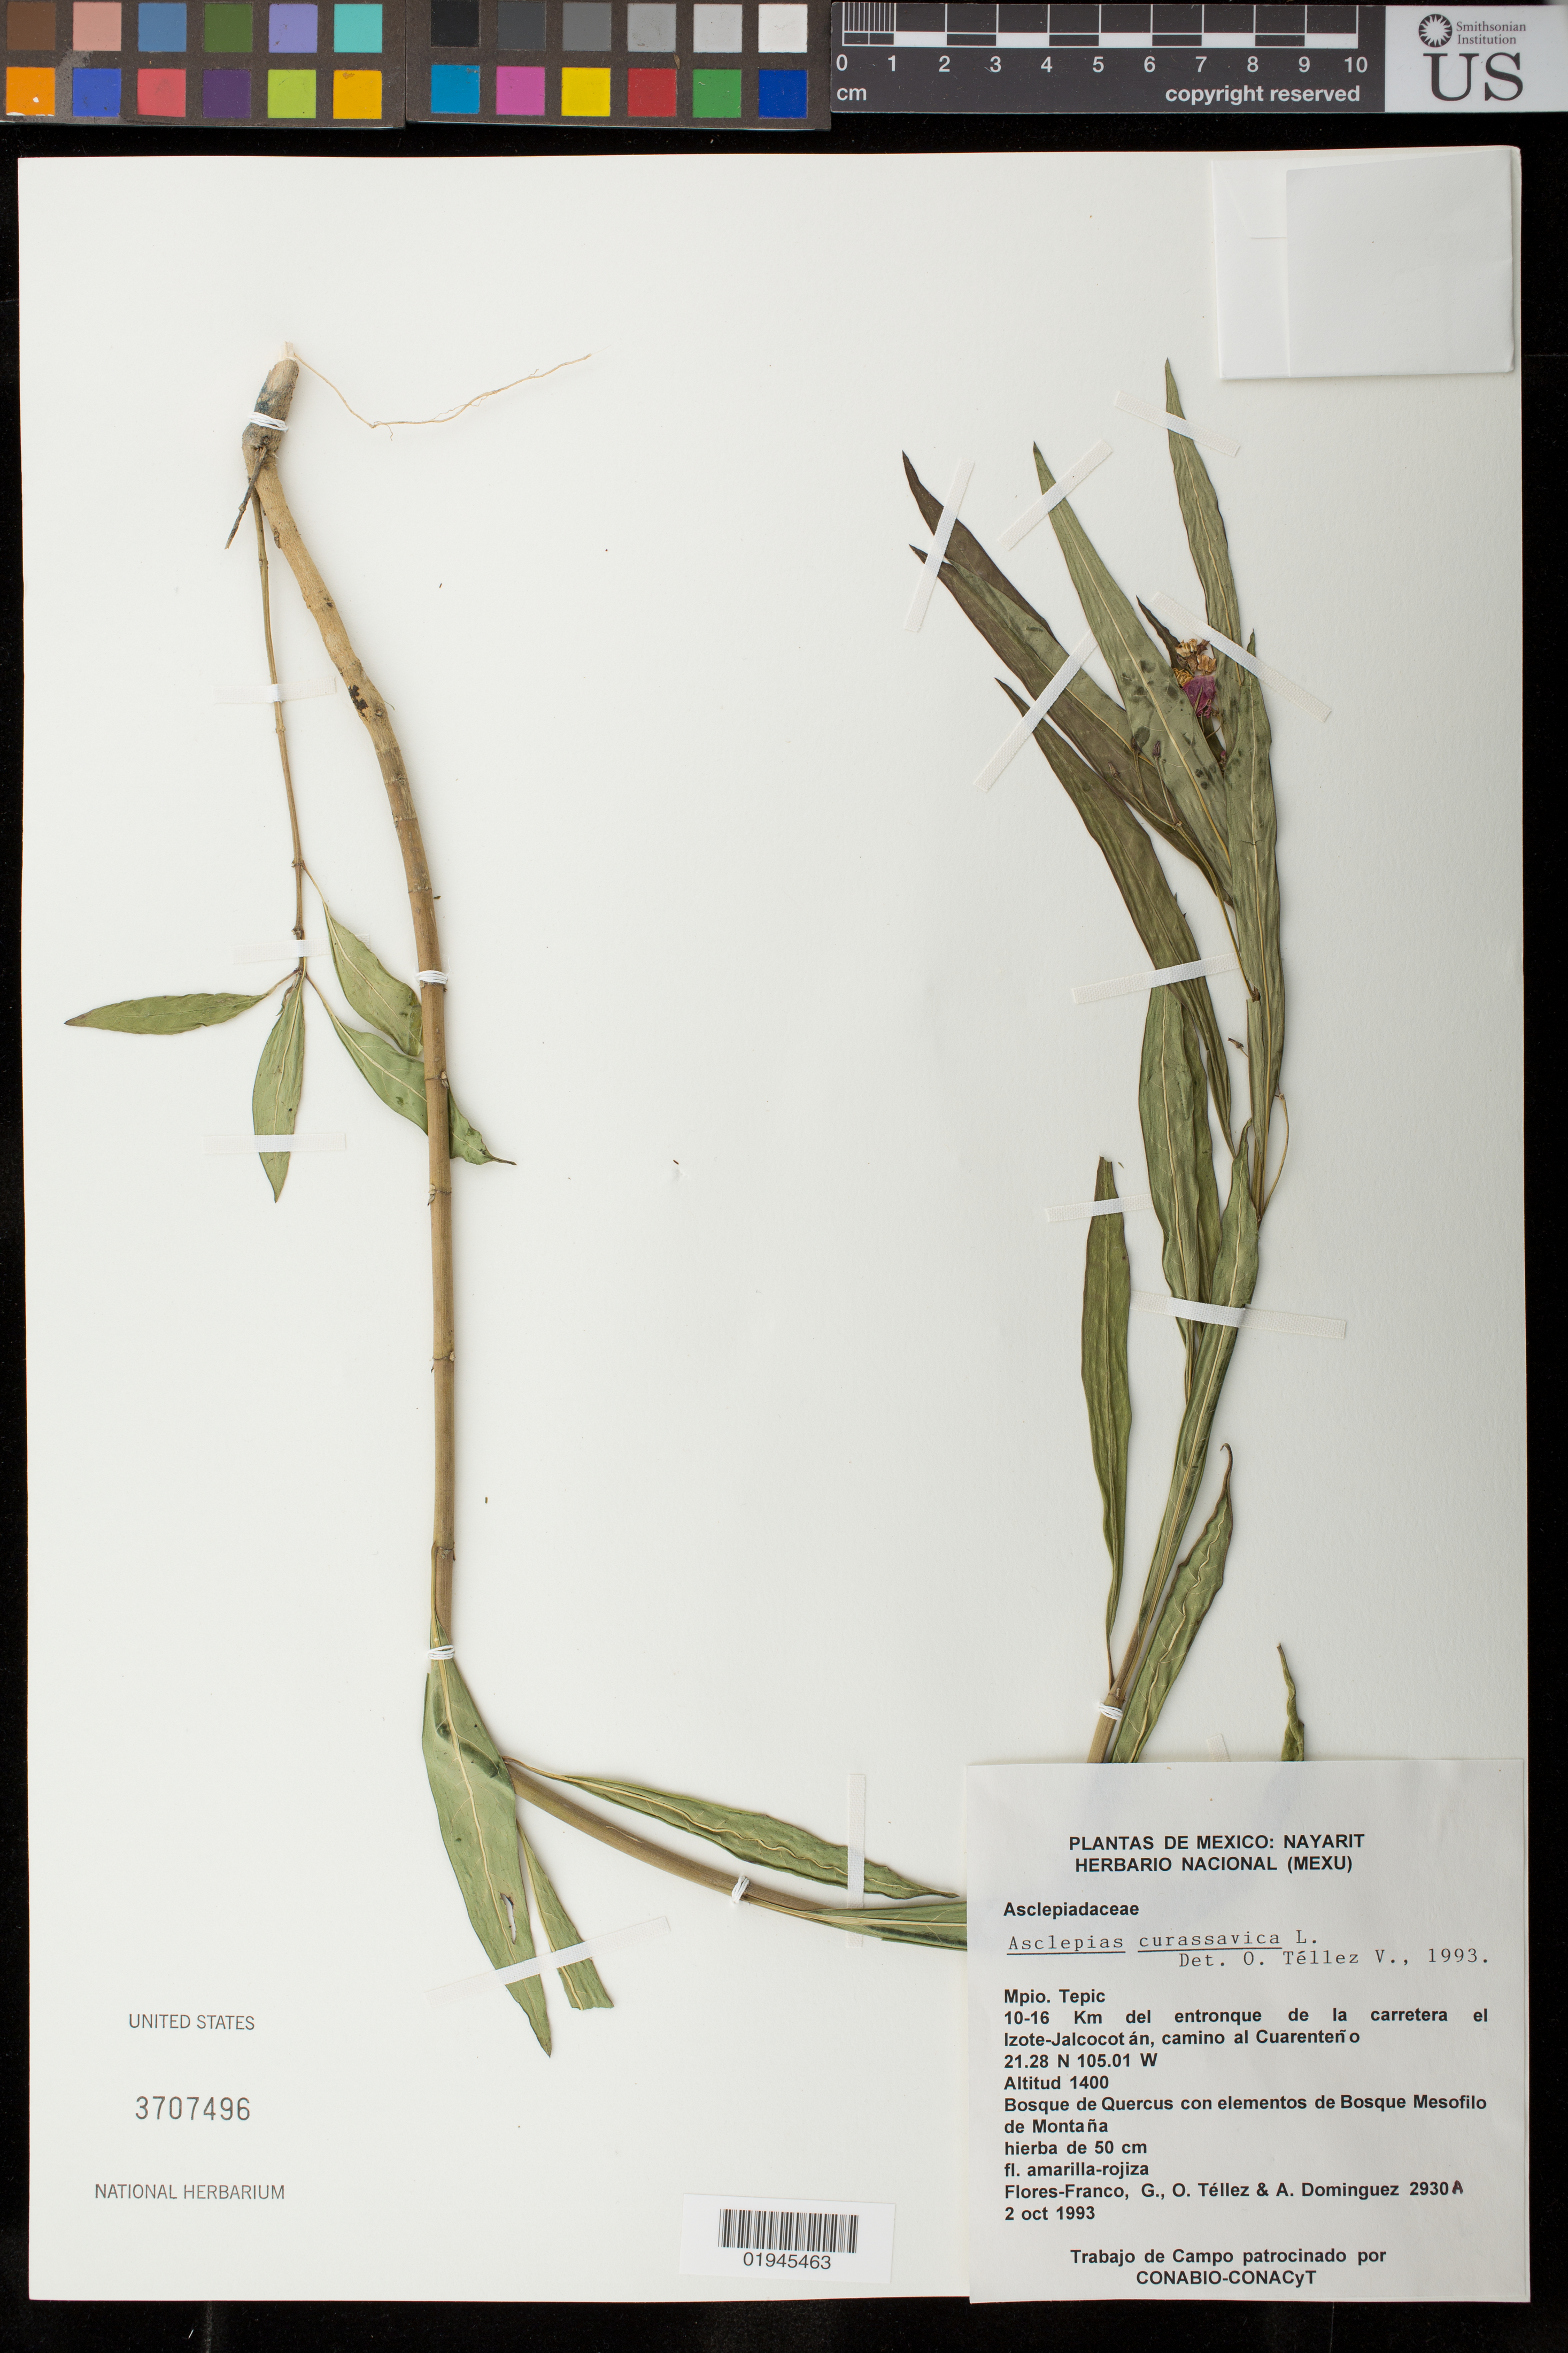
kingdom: Plantae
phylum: Tracheophyta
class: Magnoliopsida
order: Gentianales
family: Apocynaceae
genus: Asclepias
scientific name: Asclepias curassavica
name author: L.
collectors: G. Flores F., O. Tellez & A. Dominguez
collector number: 2930A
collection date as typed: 2 Oct 1993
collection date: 1993-10-02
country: Mexico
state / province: Nayarit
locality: Mpio. Tepic, 10-16 km del entronque de la carretera el Izote-Jalcocotan, camino al Cuarenteño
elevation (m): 1400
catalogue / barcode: US 3707496